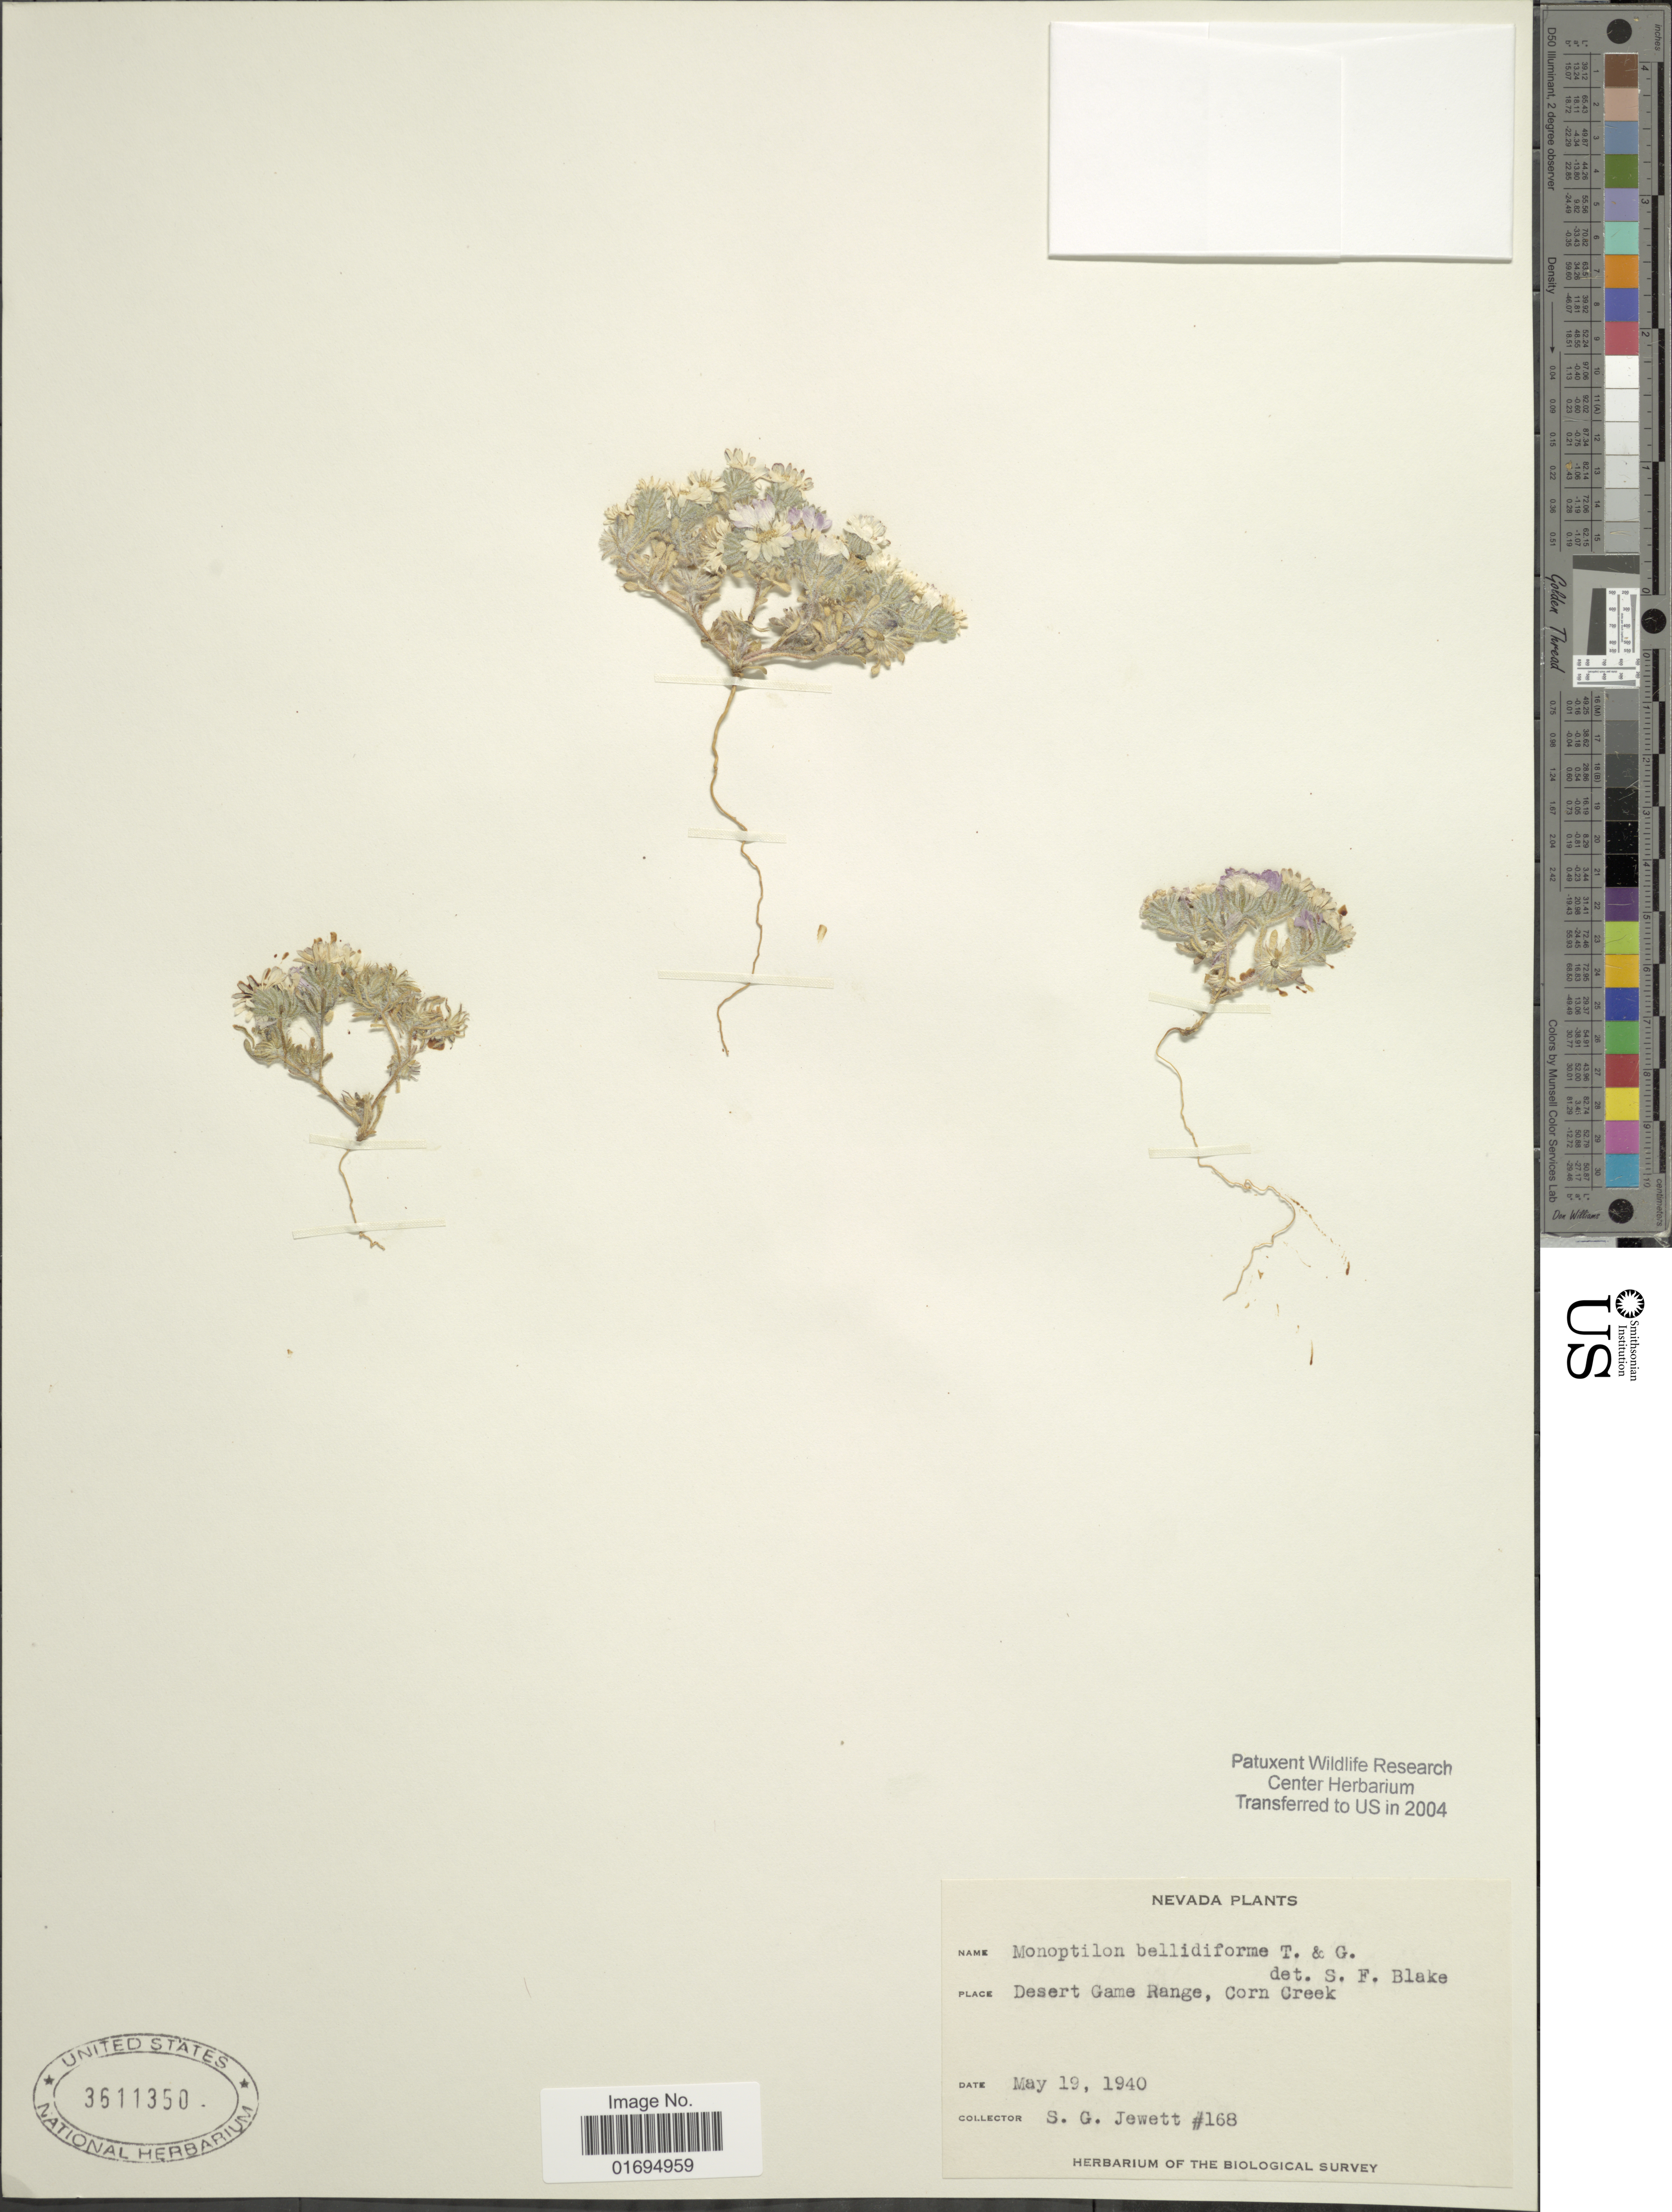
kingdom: Plantae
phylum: Tracheophyta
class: Magnoliopsida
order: Asterales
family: Asteraceae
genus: Monoptilon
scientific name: Monoptilon bellioides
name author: (A. Gray) H.M. Hall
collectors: S. Jewett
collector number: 168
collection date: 1940-05-19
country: United States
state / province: Nevada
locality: Desert Game Range, Corn Creek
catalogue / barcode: US 3511350